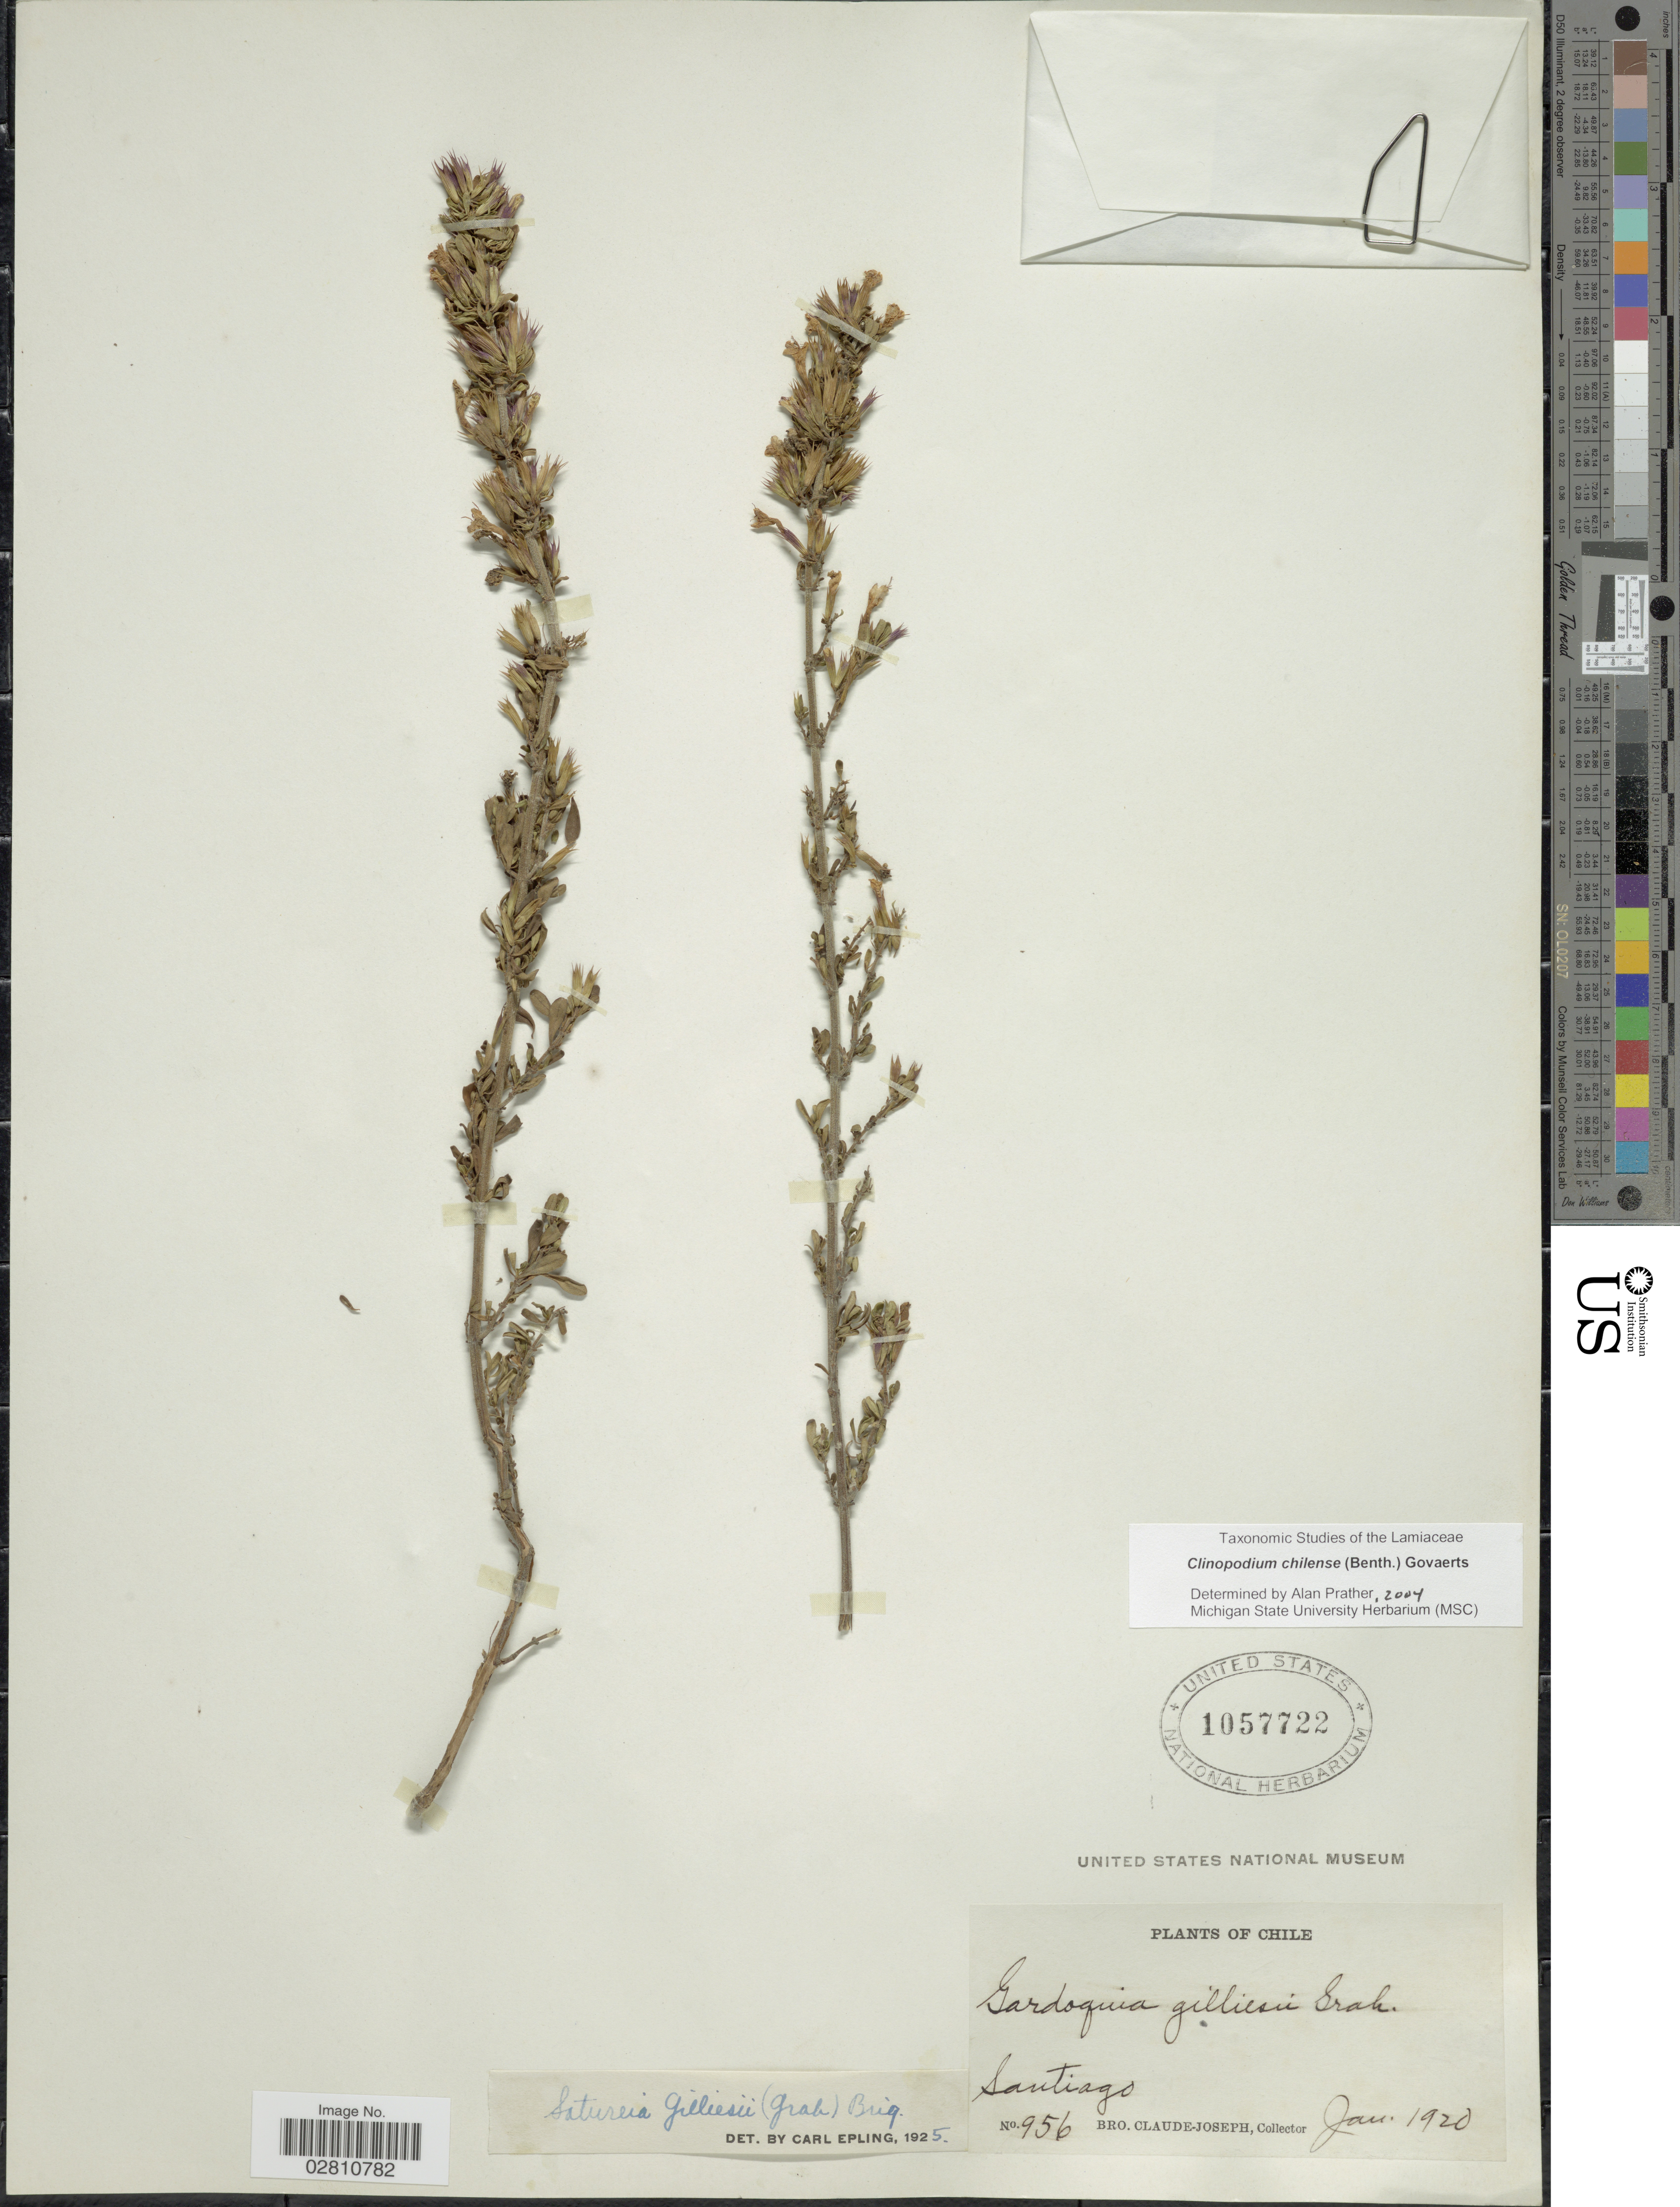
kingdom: Plantae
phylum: Tracheophyta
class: Magnoliopsida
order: Lamiales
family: Lamiaceae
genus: Clinopodium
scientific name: Clinopodium chilense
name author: (Benth.) Govaerts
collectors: Bro. Claude-Joseph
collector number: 956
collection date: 1920-01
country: Chile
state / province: Región Metropolitana (RM)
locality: Santiago.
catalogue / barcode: US 1057722